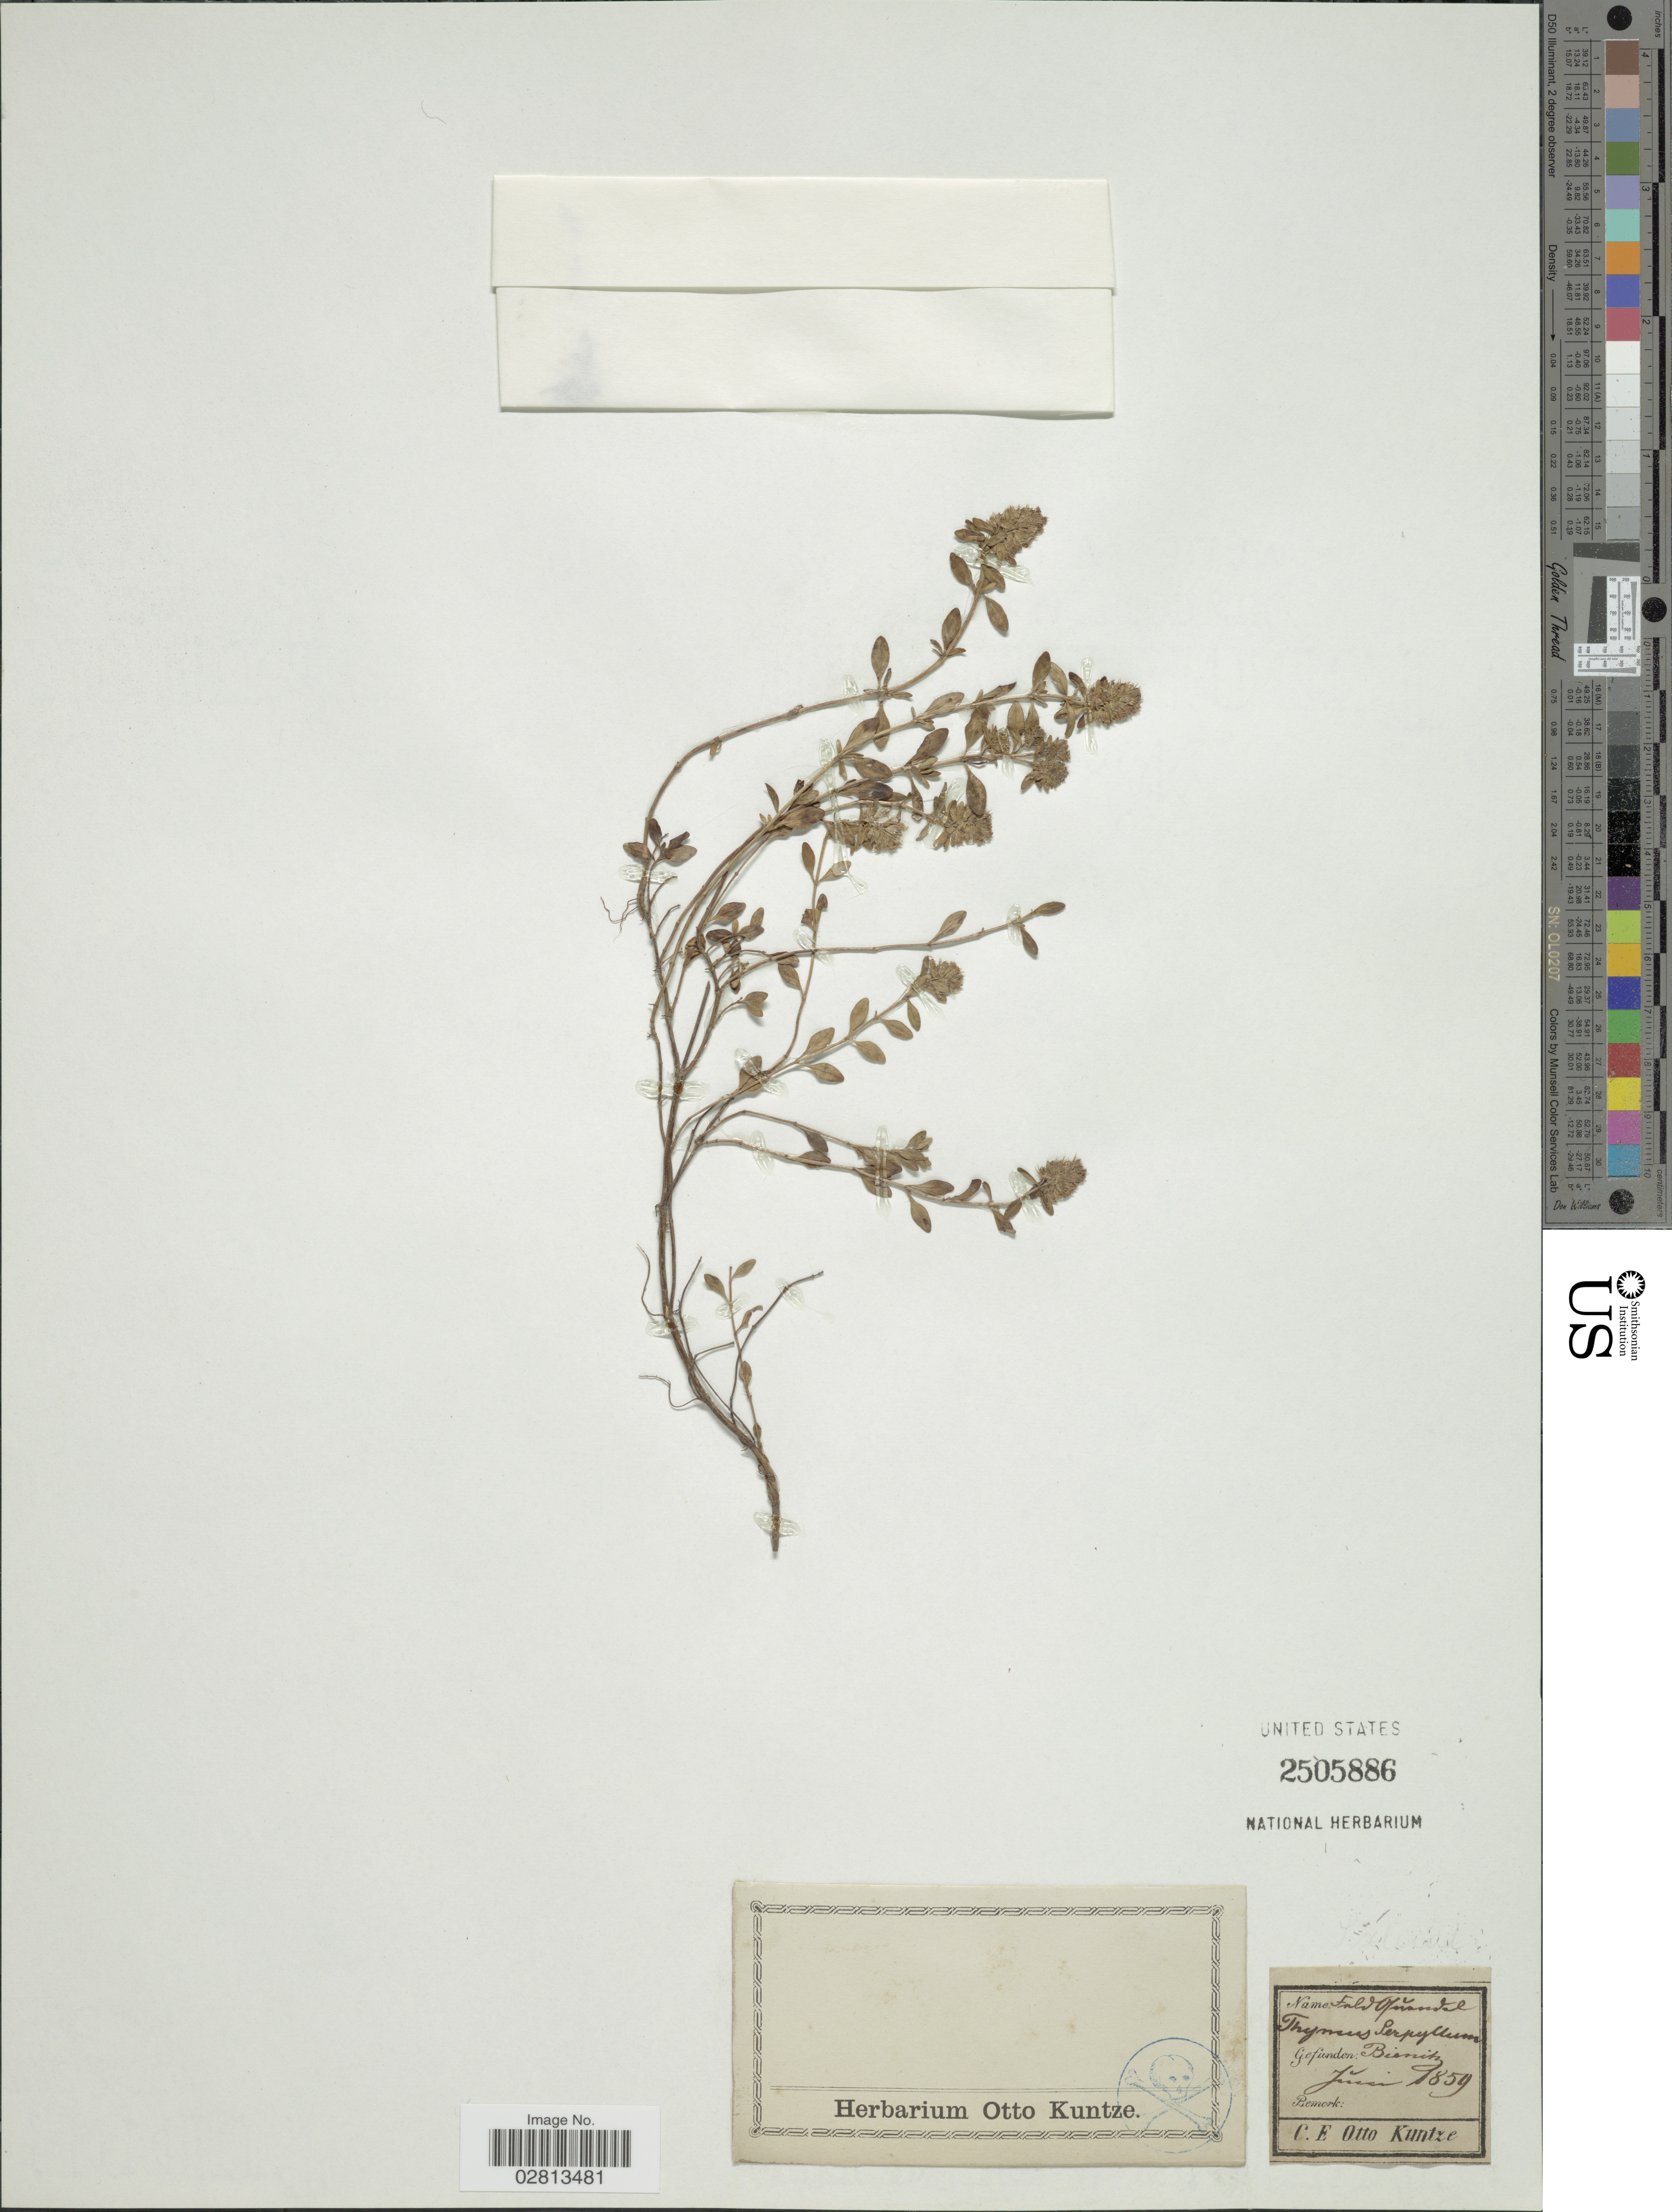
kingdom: Plantae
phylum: Tracheophyta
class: Magnoliopsida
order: Lamiales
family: Lamiaceae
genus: Thymus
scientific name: Thymus serpyllum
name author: L.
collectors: C.E.O. Kuntze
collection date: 1859-06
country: Germany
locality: Bienitz [interpreted]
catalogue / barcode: US 2505886